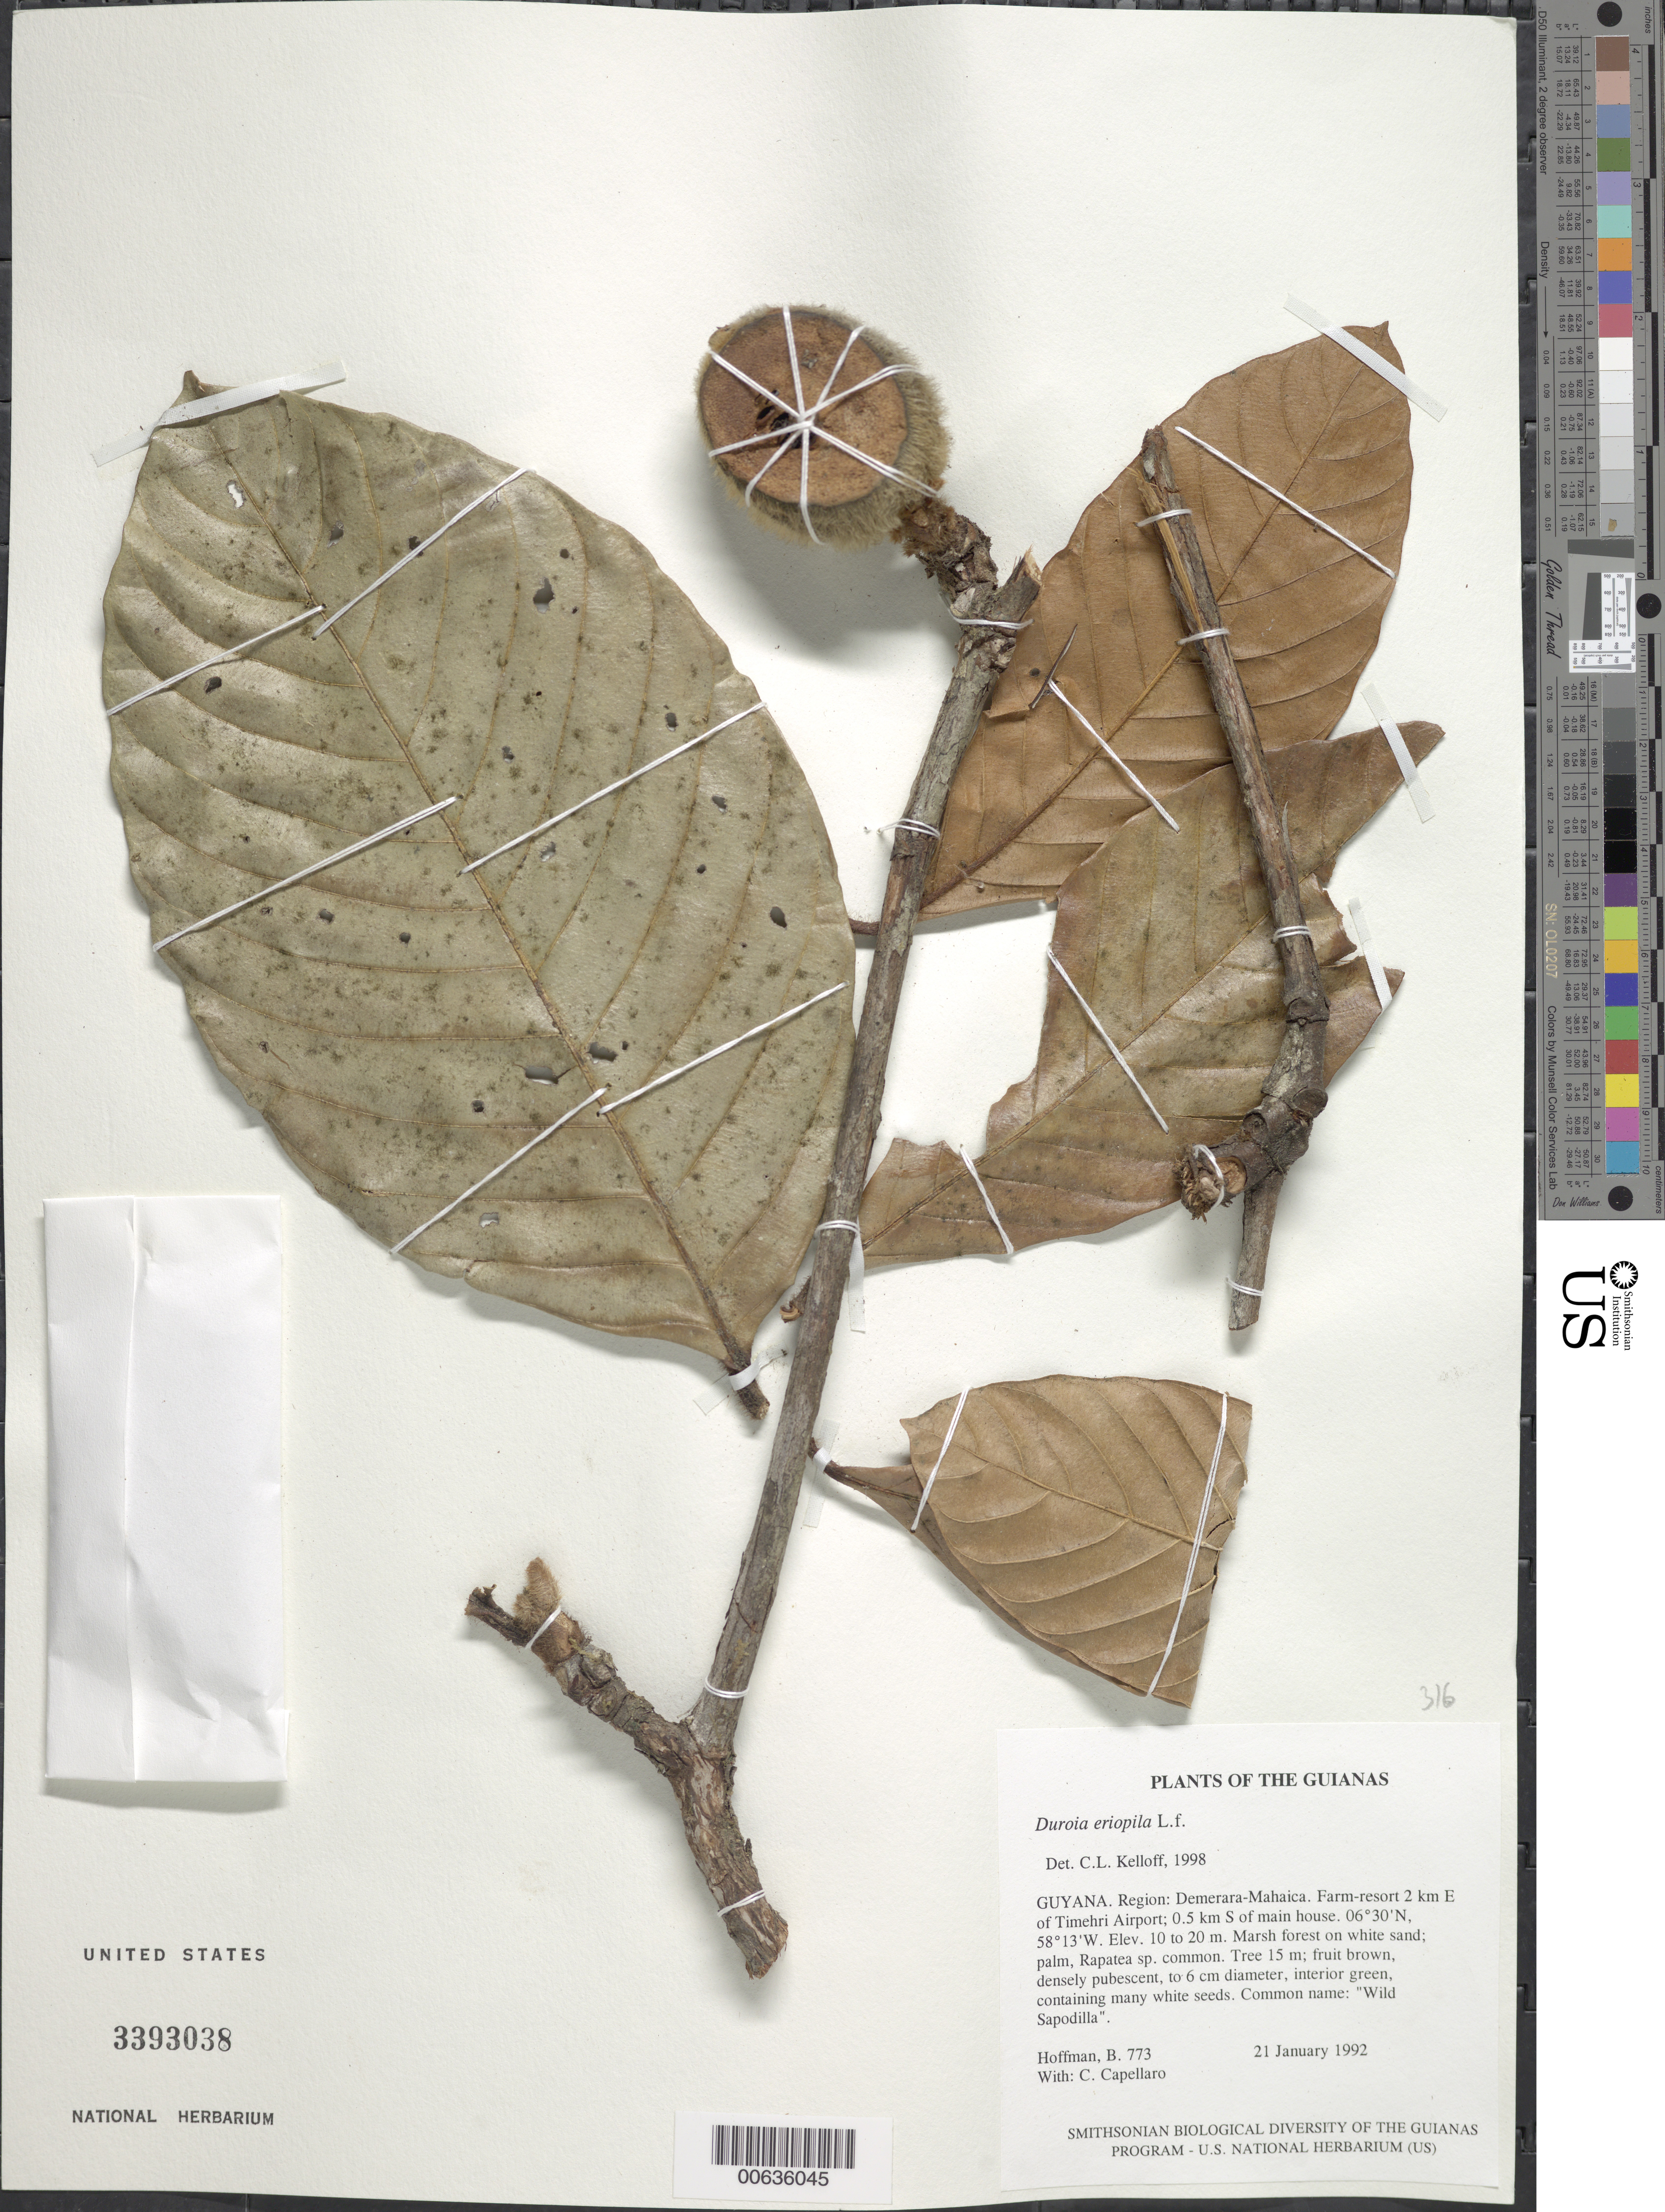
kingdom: Plantae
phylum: Tracheophyta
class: Magnoliopsida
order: Gentianales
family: Rubiaceae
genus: Duroia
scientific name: Duroia eriopila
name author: L. f.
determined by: Kelloff, Carol L., (US), Smithsonian Institution - National Museum of Natural History (UNITED STATES)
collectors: B. Hoffman & C. Capellaro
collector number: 773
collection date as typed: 21 January 1992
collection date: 1992-01-21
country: Guyana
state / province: Demerara-Mahaica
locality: Farm-resort 2 km E of Timehri Airport; 0.5 km S of main house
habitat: Marsh forest on white sand; palm, Rapatea sp. common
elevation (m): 10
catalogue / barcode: US 3393038